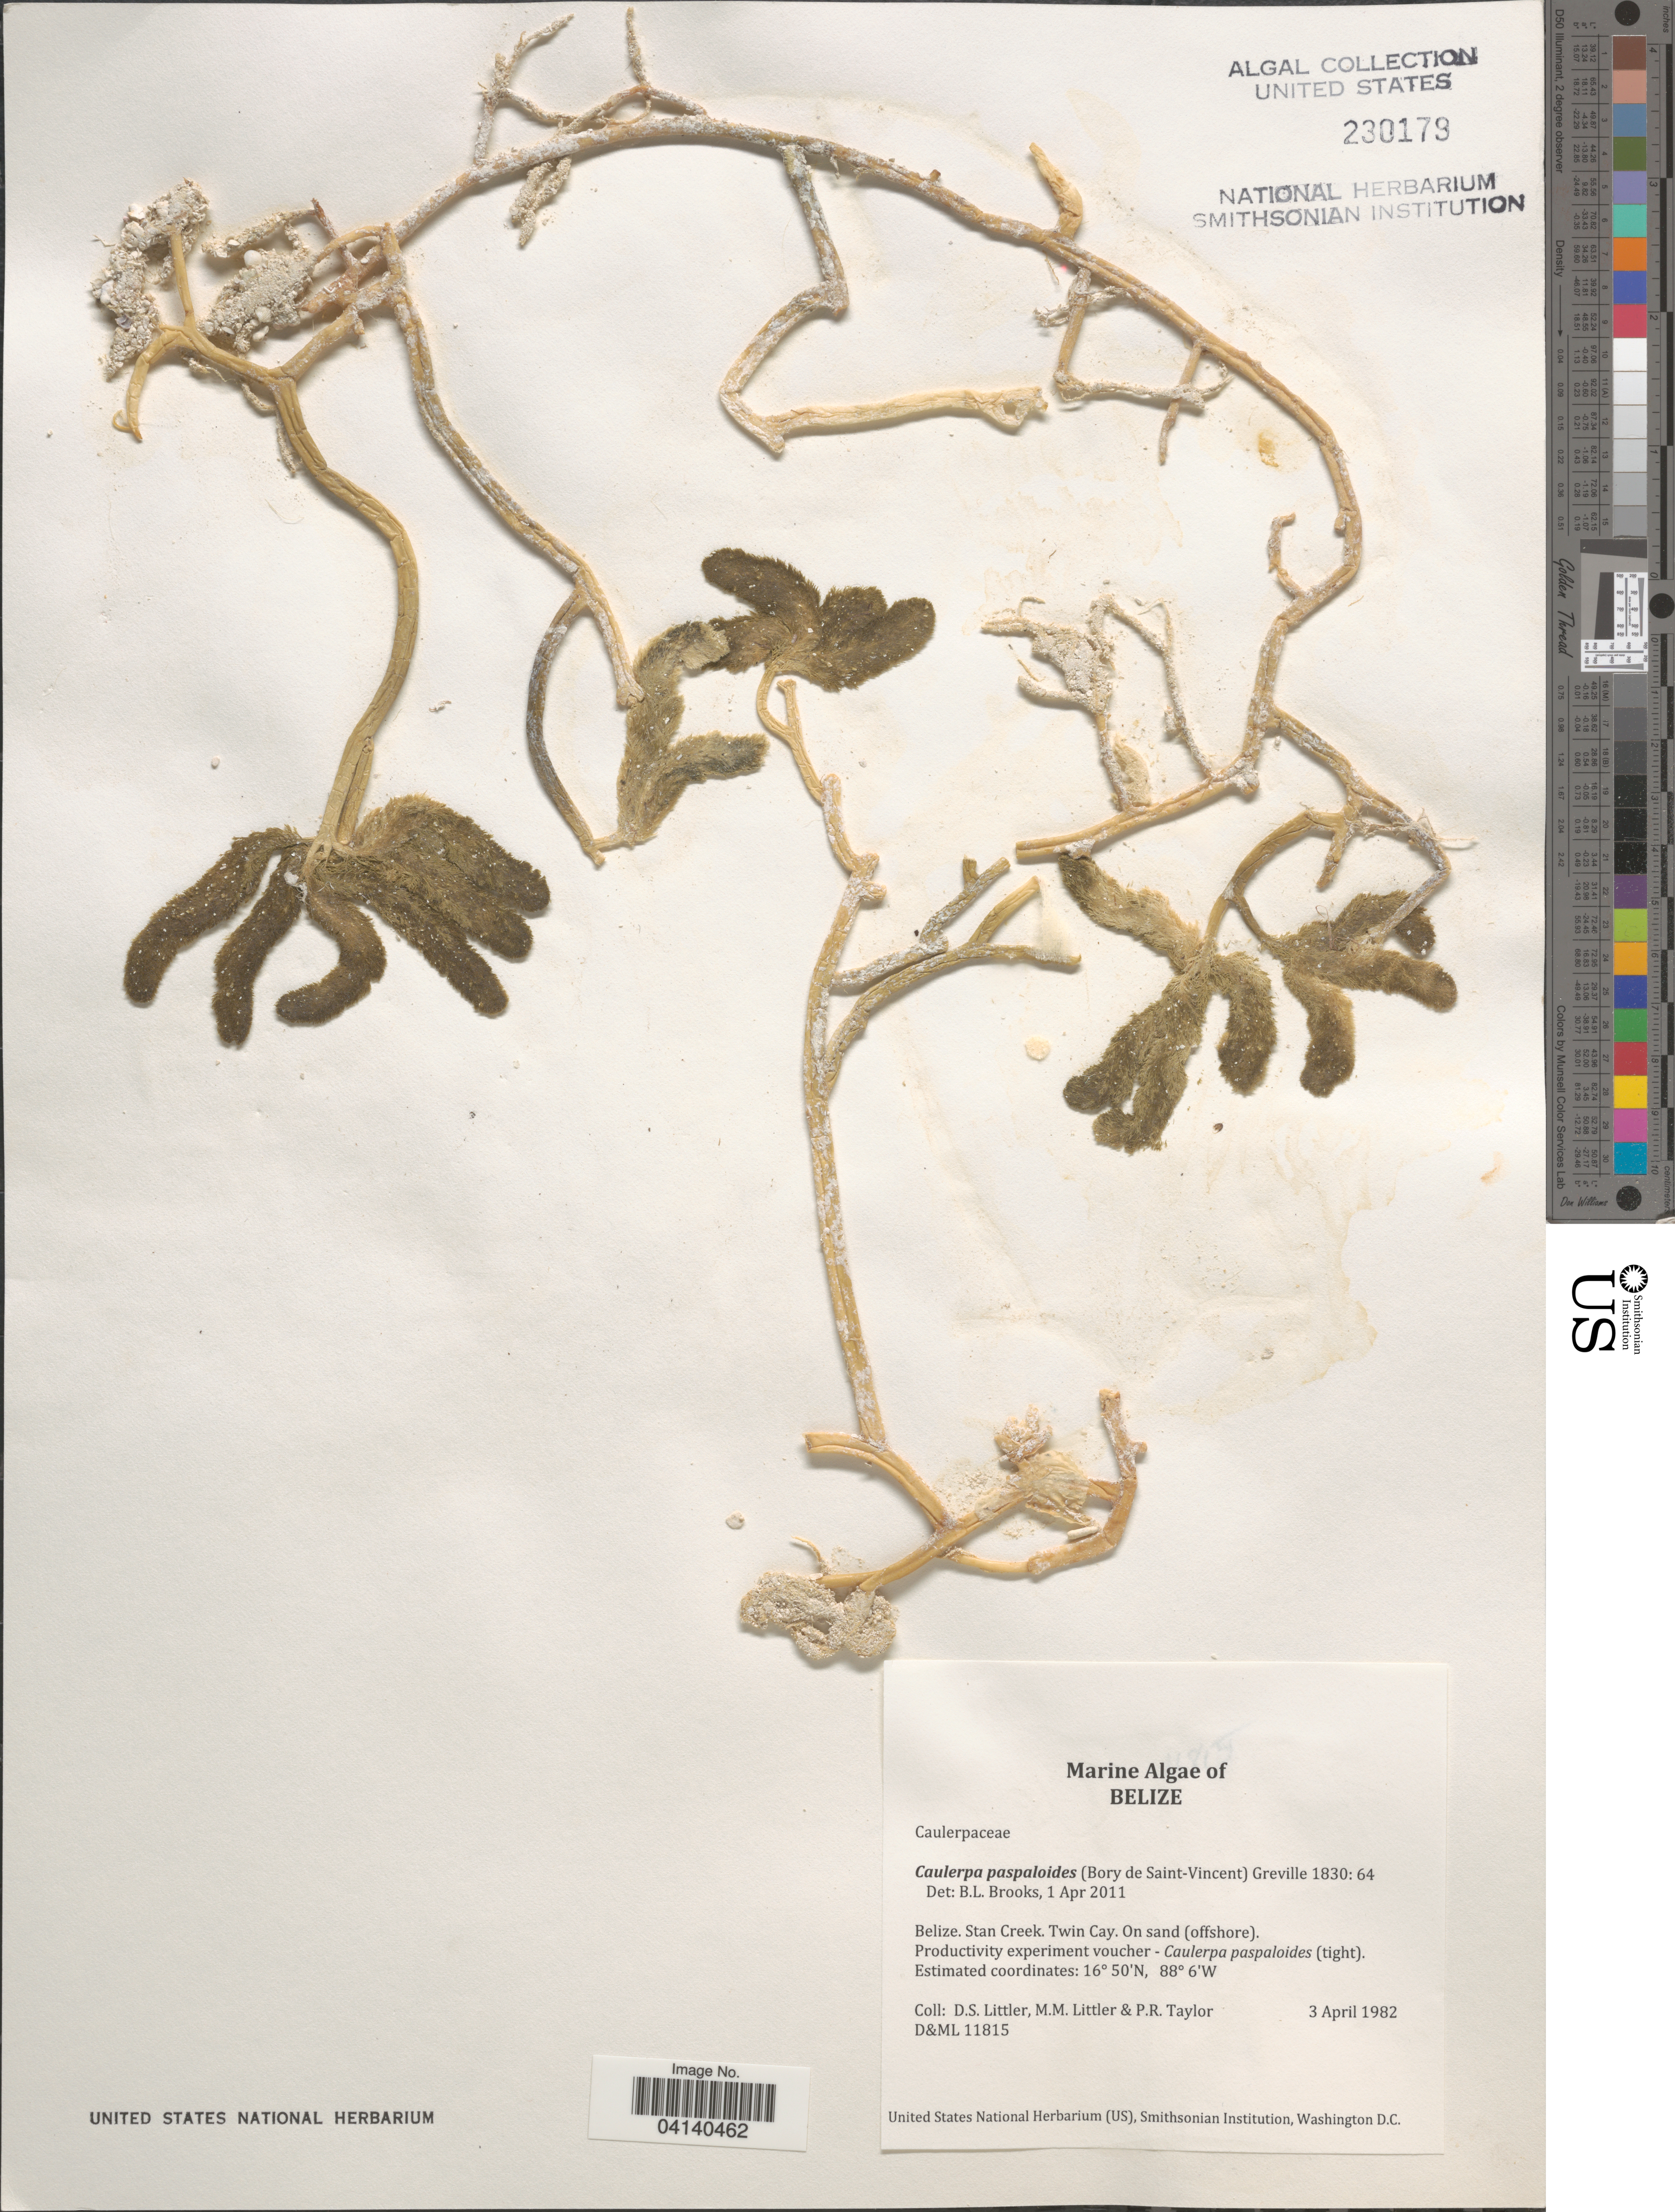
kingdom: Plantae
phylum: Chlorophyta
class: Ulvophyceae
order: Bryopsidales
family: Caulerpaceae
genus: Caulerpa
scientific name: Caulerpa paspaloides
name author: (Bory) Grev.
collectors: D. S. Littler & P. R. Taylor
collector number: D&ML11815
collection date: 1982-04-03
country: Belize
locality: Stan Creek. Twin Cay. On sand (offshore).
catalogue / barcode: US 230179